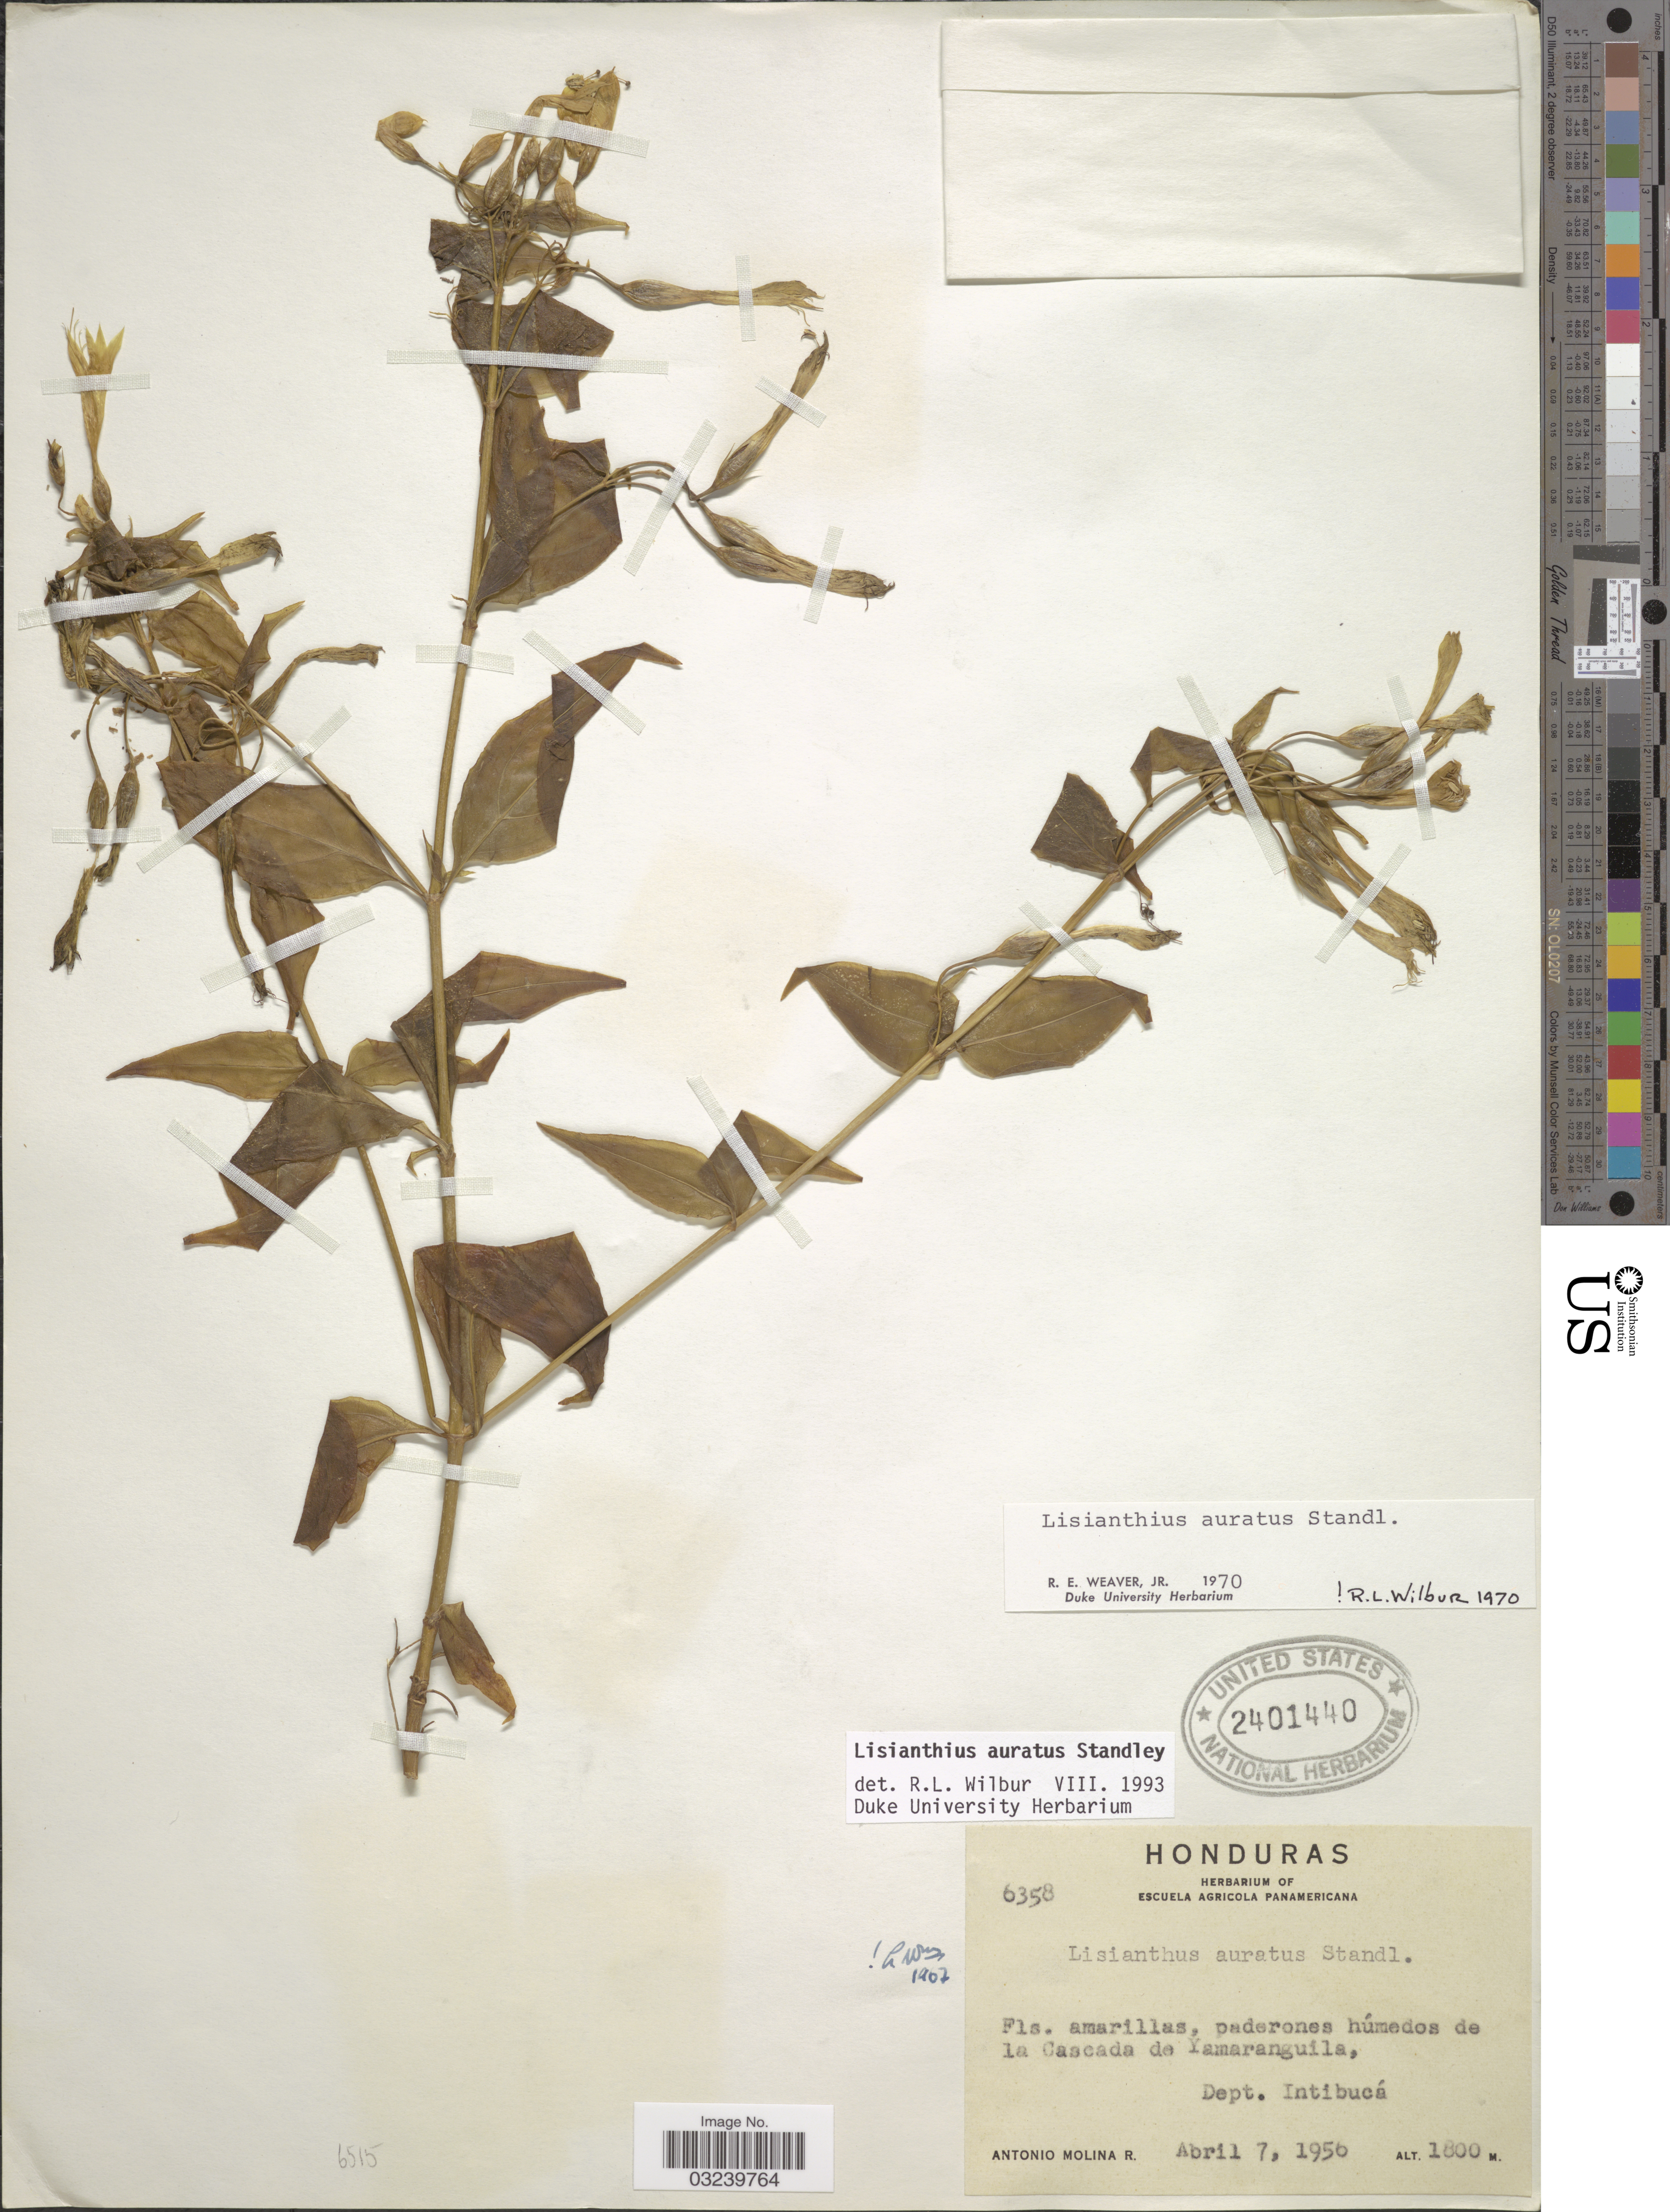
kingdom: Plantae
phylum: Tracheophyta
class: Magnoliopsida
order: Gentianales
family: Gentianaceae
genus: Lisianthius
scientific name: Lisianthius auratus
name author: Standl.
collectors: A. Molina R.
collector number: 6358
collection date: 1956-04-07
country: Honduras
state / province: Intibuca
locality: Paderones húmedos de La Cascada de Yamaranguila, Dept. Intibucá.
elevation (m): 1800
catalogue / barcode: US 2401440